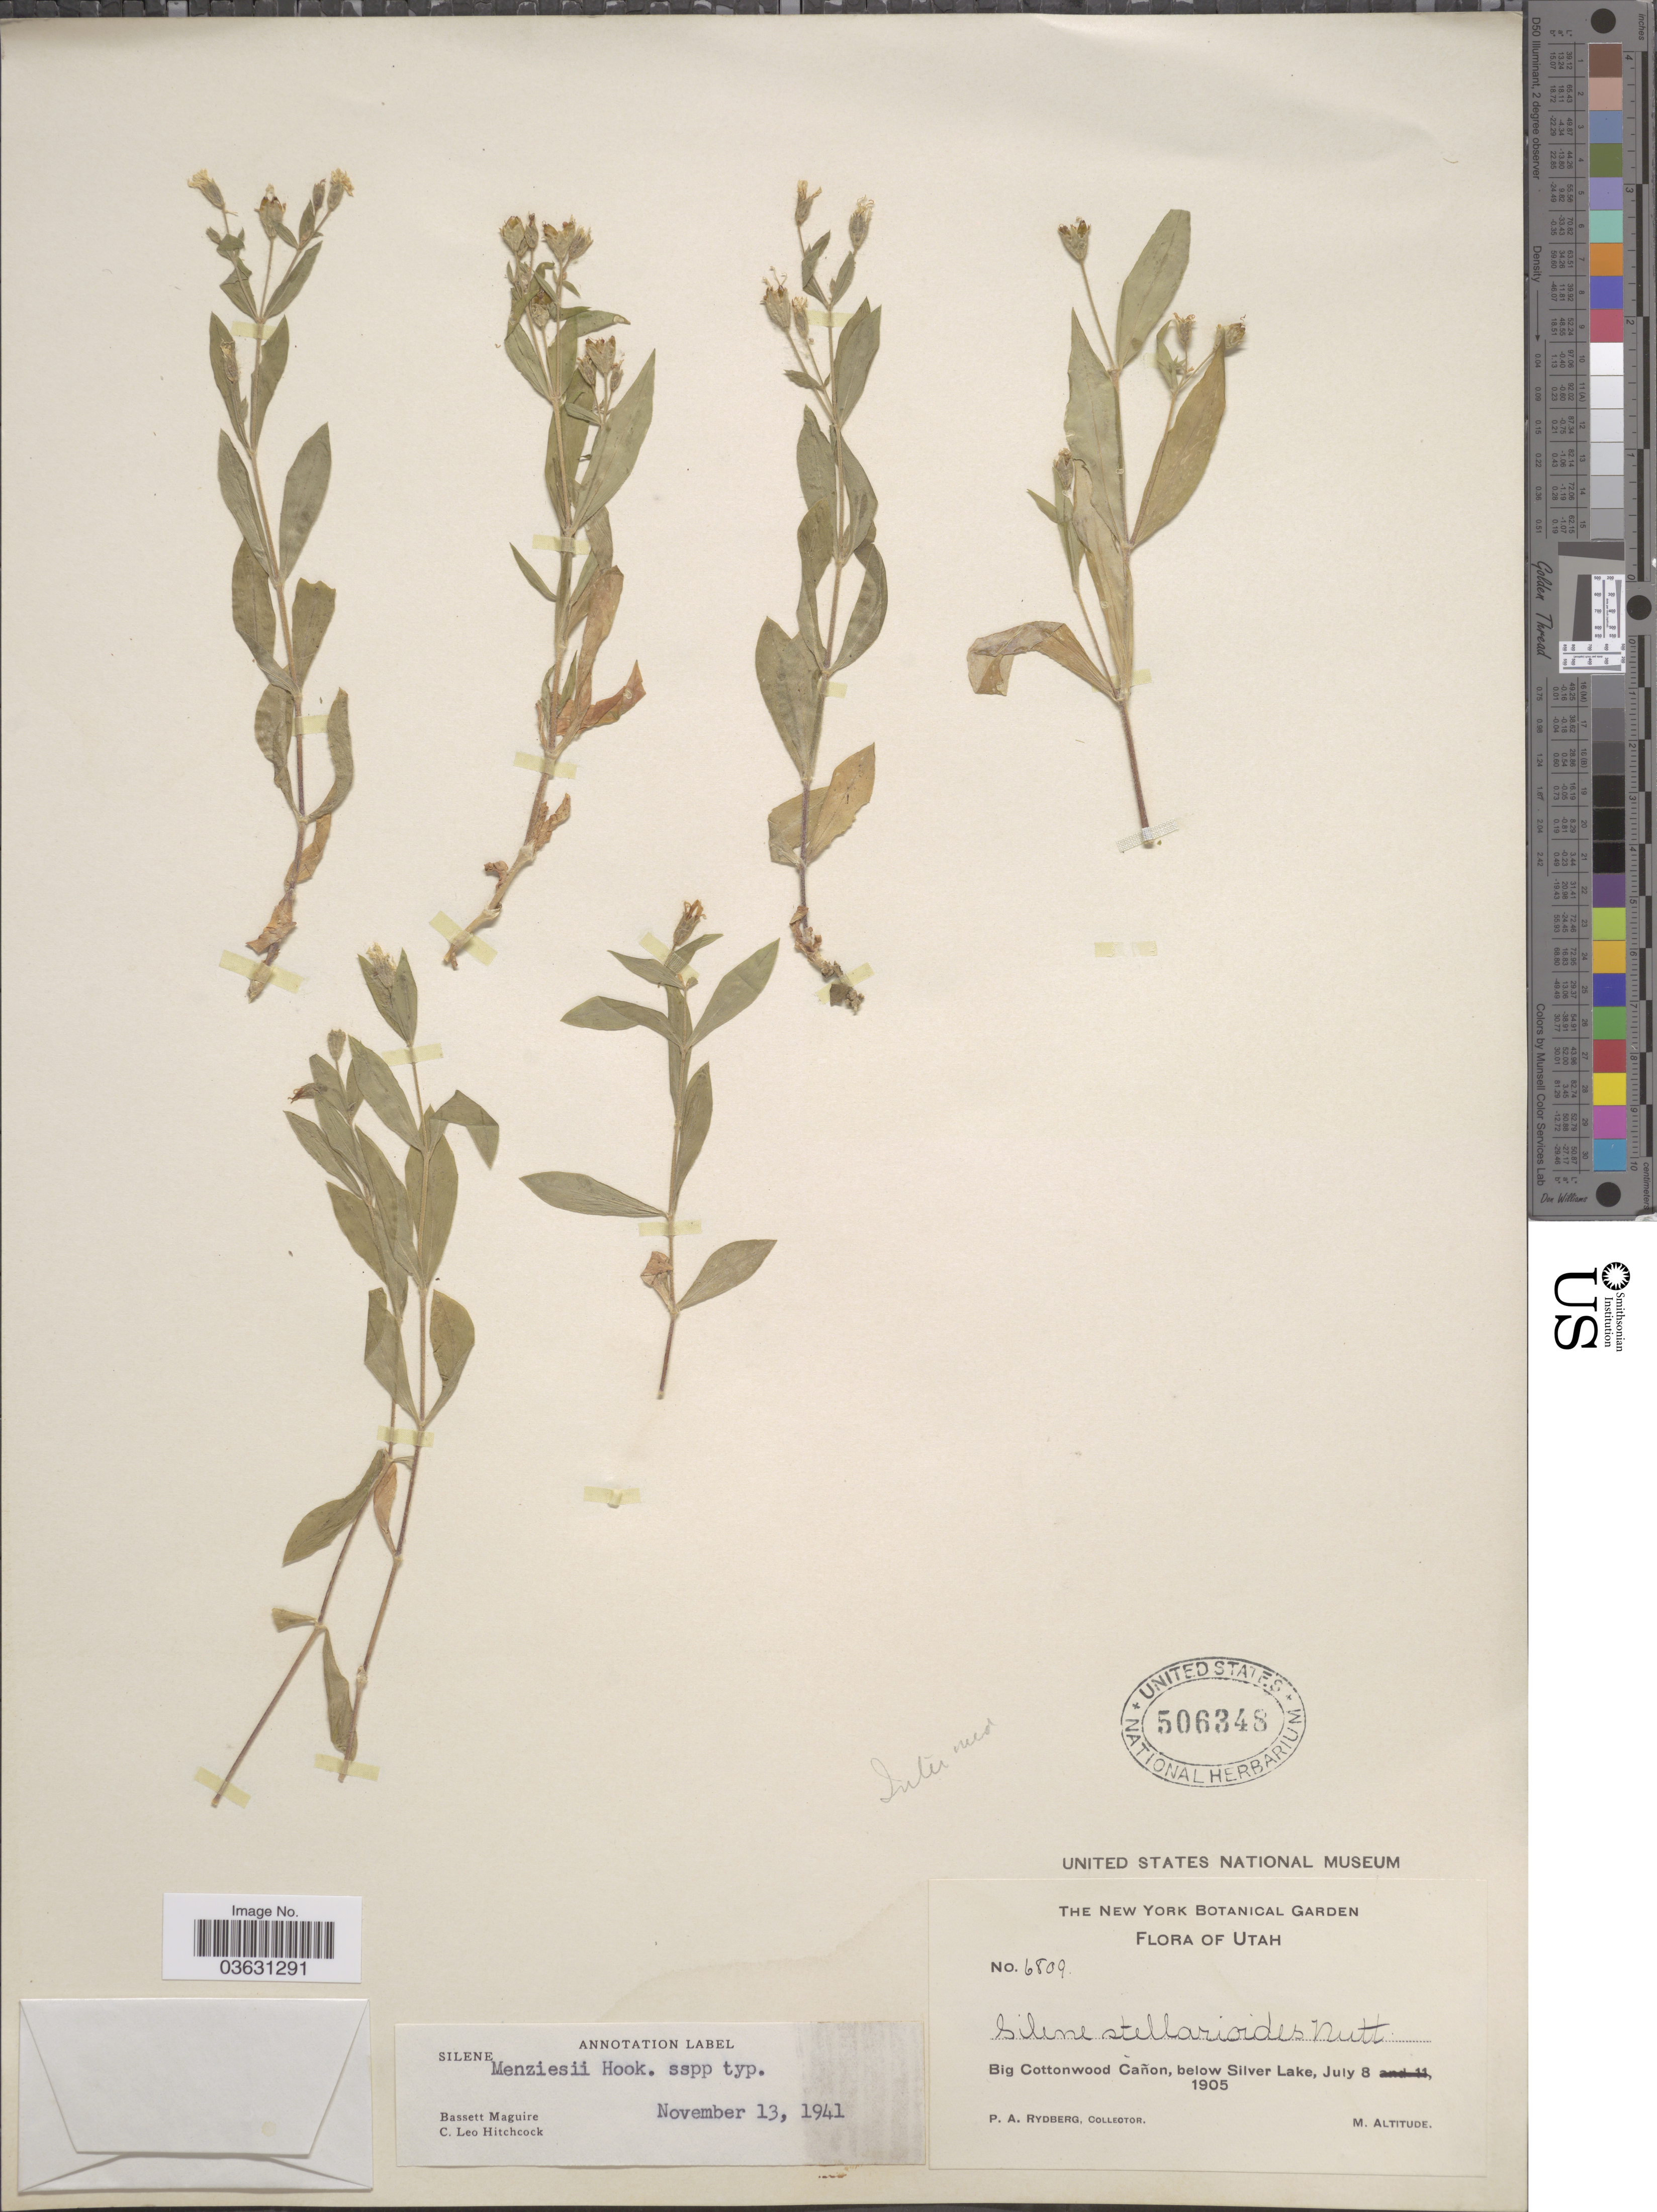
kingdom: Plantae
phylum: Tracheophyta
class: Magnoliopsida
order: Caryophyllales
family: Caryophyllaceae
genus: Silene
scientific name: Silene menziesii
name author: Hook.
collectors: P. A. Rydberg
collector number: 6809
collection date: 1905-07-08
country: United States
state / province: Utah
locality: Big Cottonwood Cañon, below Silver Lake.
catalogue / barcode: US 506348